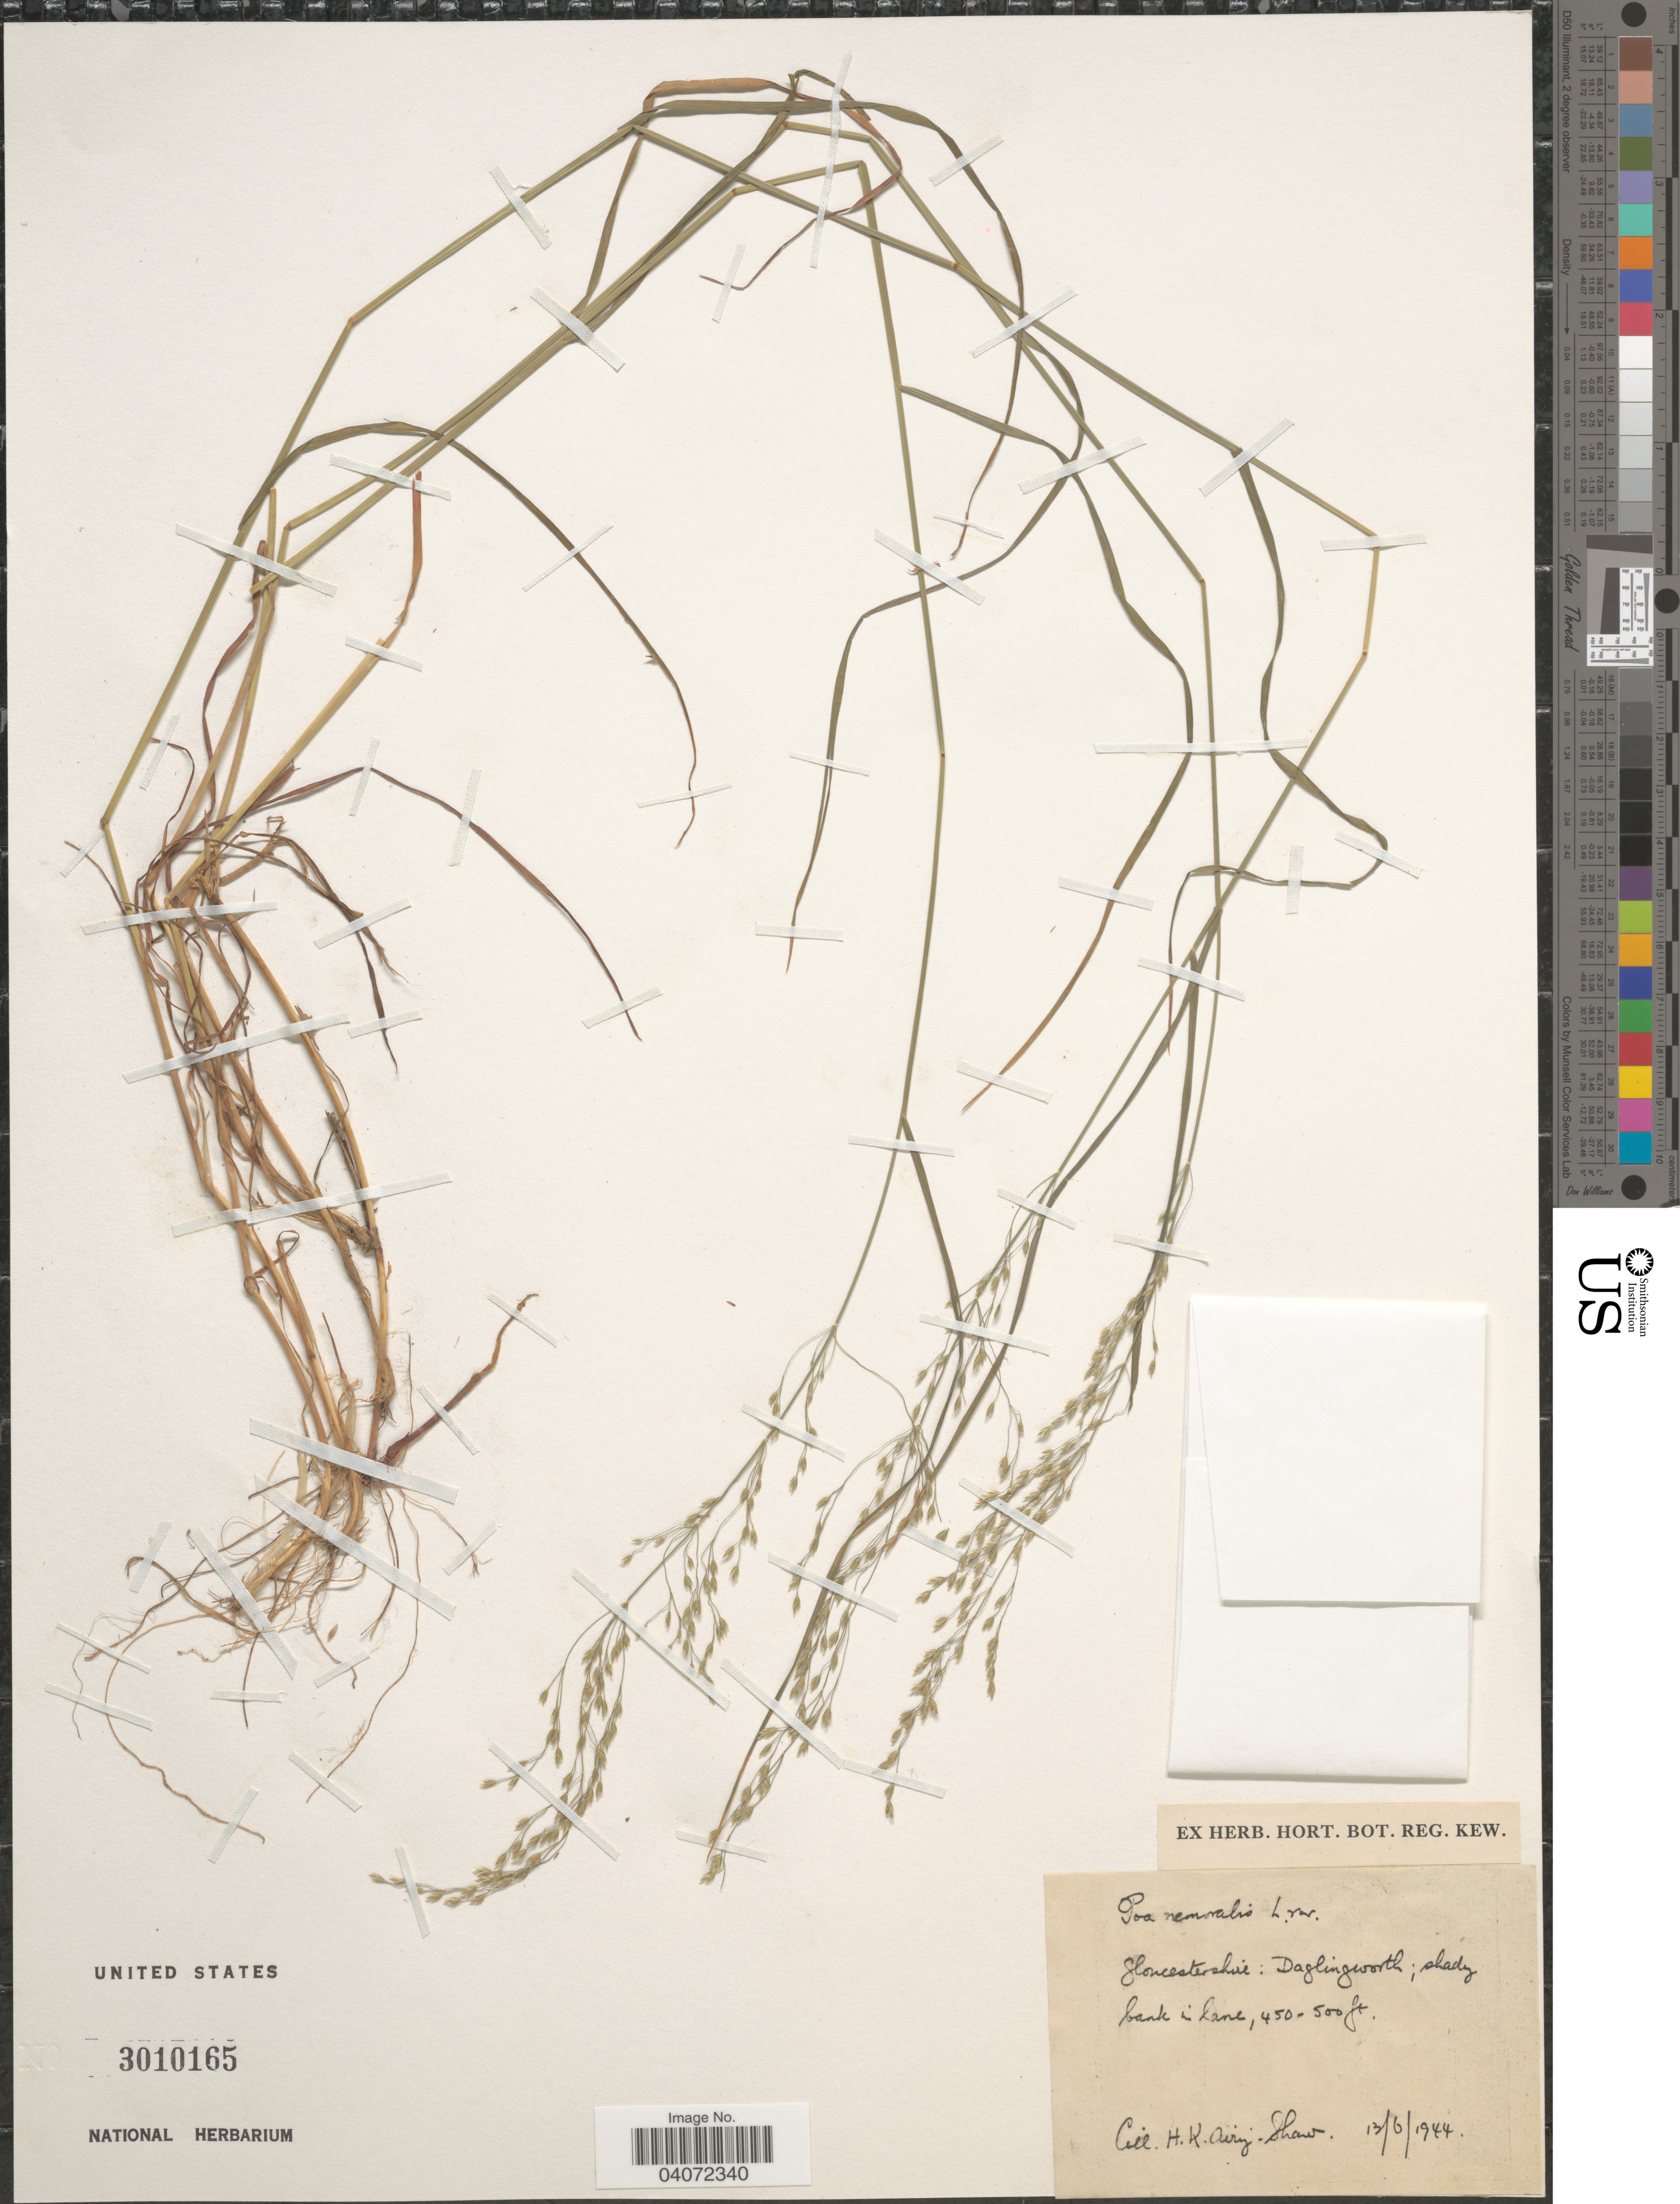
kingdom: Plantae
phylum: Tracheophyta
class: Liliopsida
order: Poales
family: Poaceae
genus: Poa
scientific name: Poa nemoralis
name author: L.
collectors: H. K. Airy Shaw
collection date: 1944-06-13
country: United Kingdom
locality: Gloucestershire: Daglingworth; shady bank in lane.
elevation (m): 137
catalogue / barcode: US 3010165